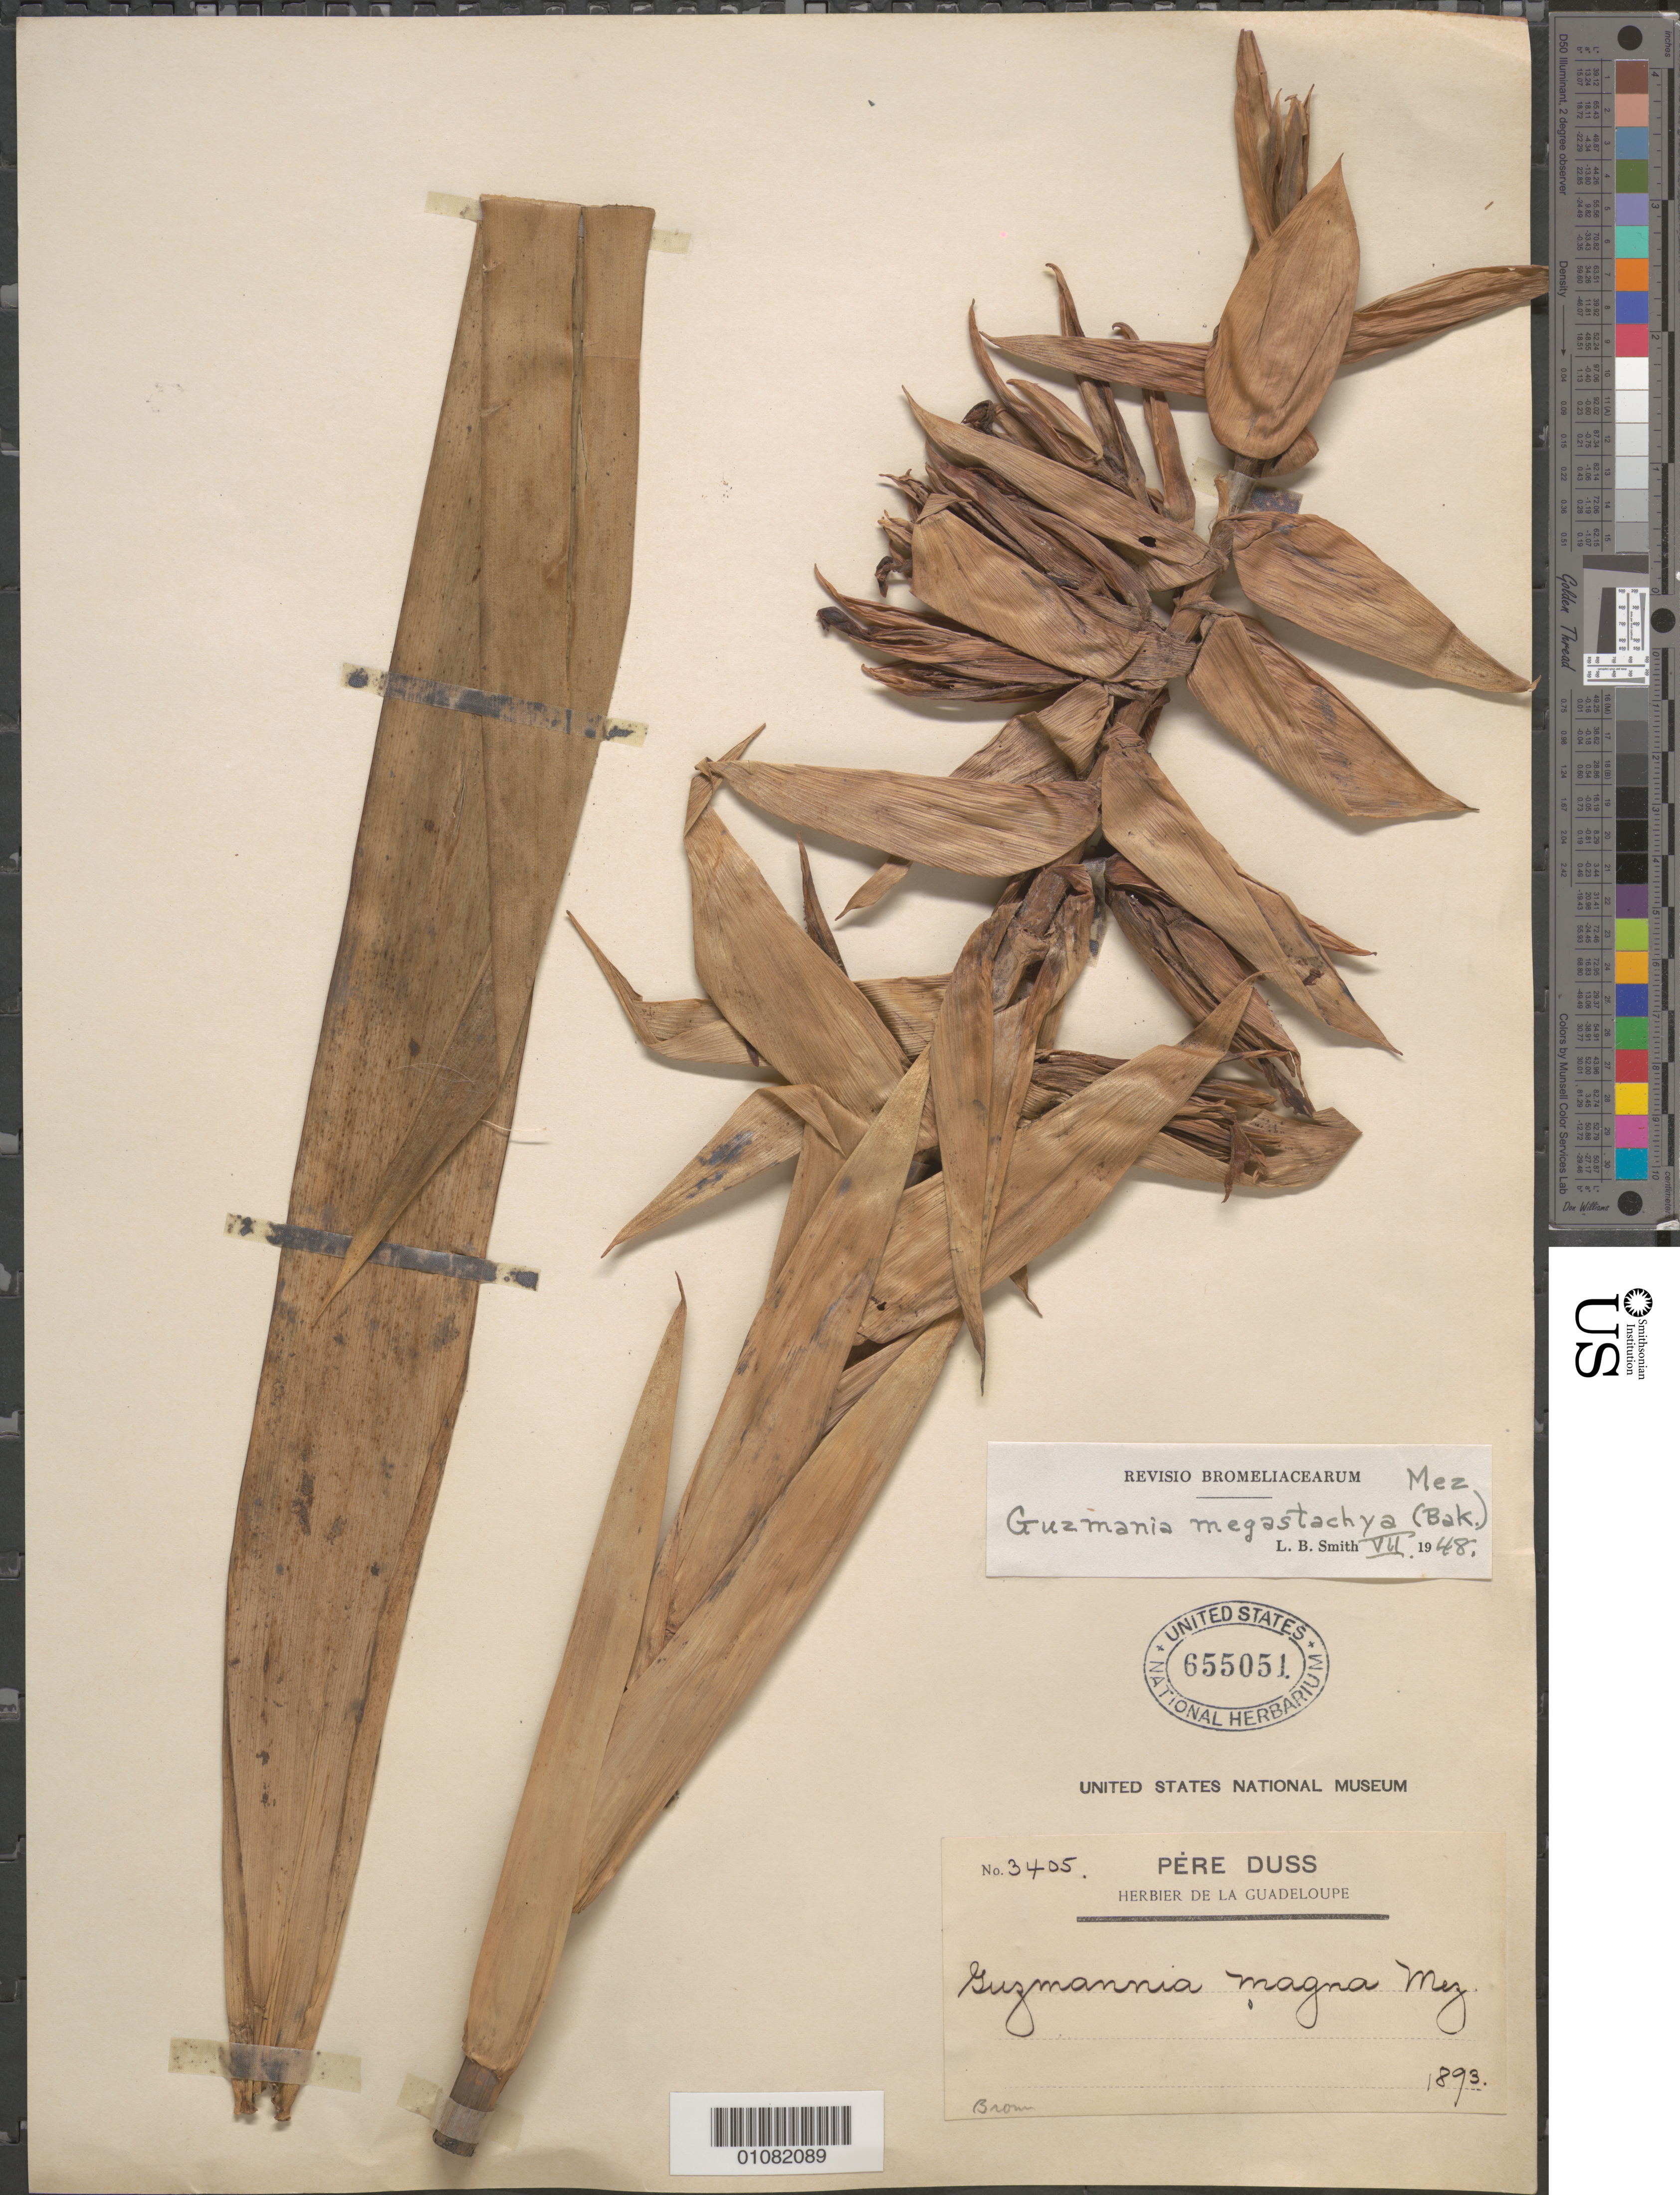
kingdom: Plantae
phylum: Tracheophyta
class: Liliopsida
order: Poales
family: Bromeliaceae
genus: Guzmania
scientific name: Guzmania megastachya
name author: (Baker) Mez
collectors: Père Duss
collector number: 3405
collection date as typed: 1893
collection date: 1893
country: Guadeloupe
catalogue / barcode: US 655051